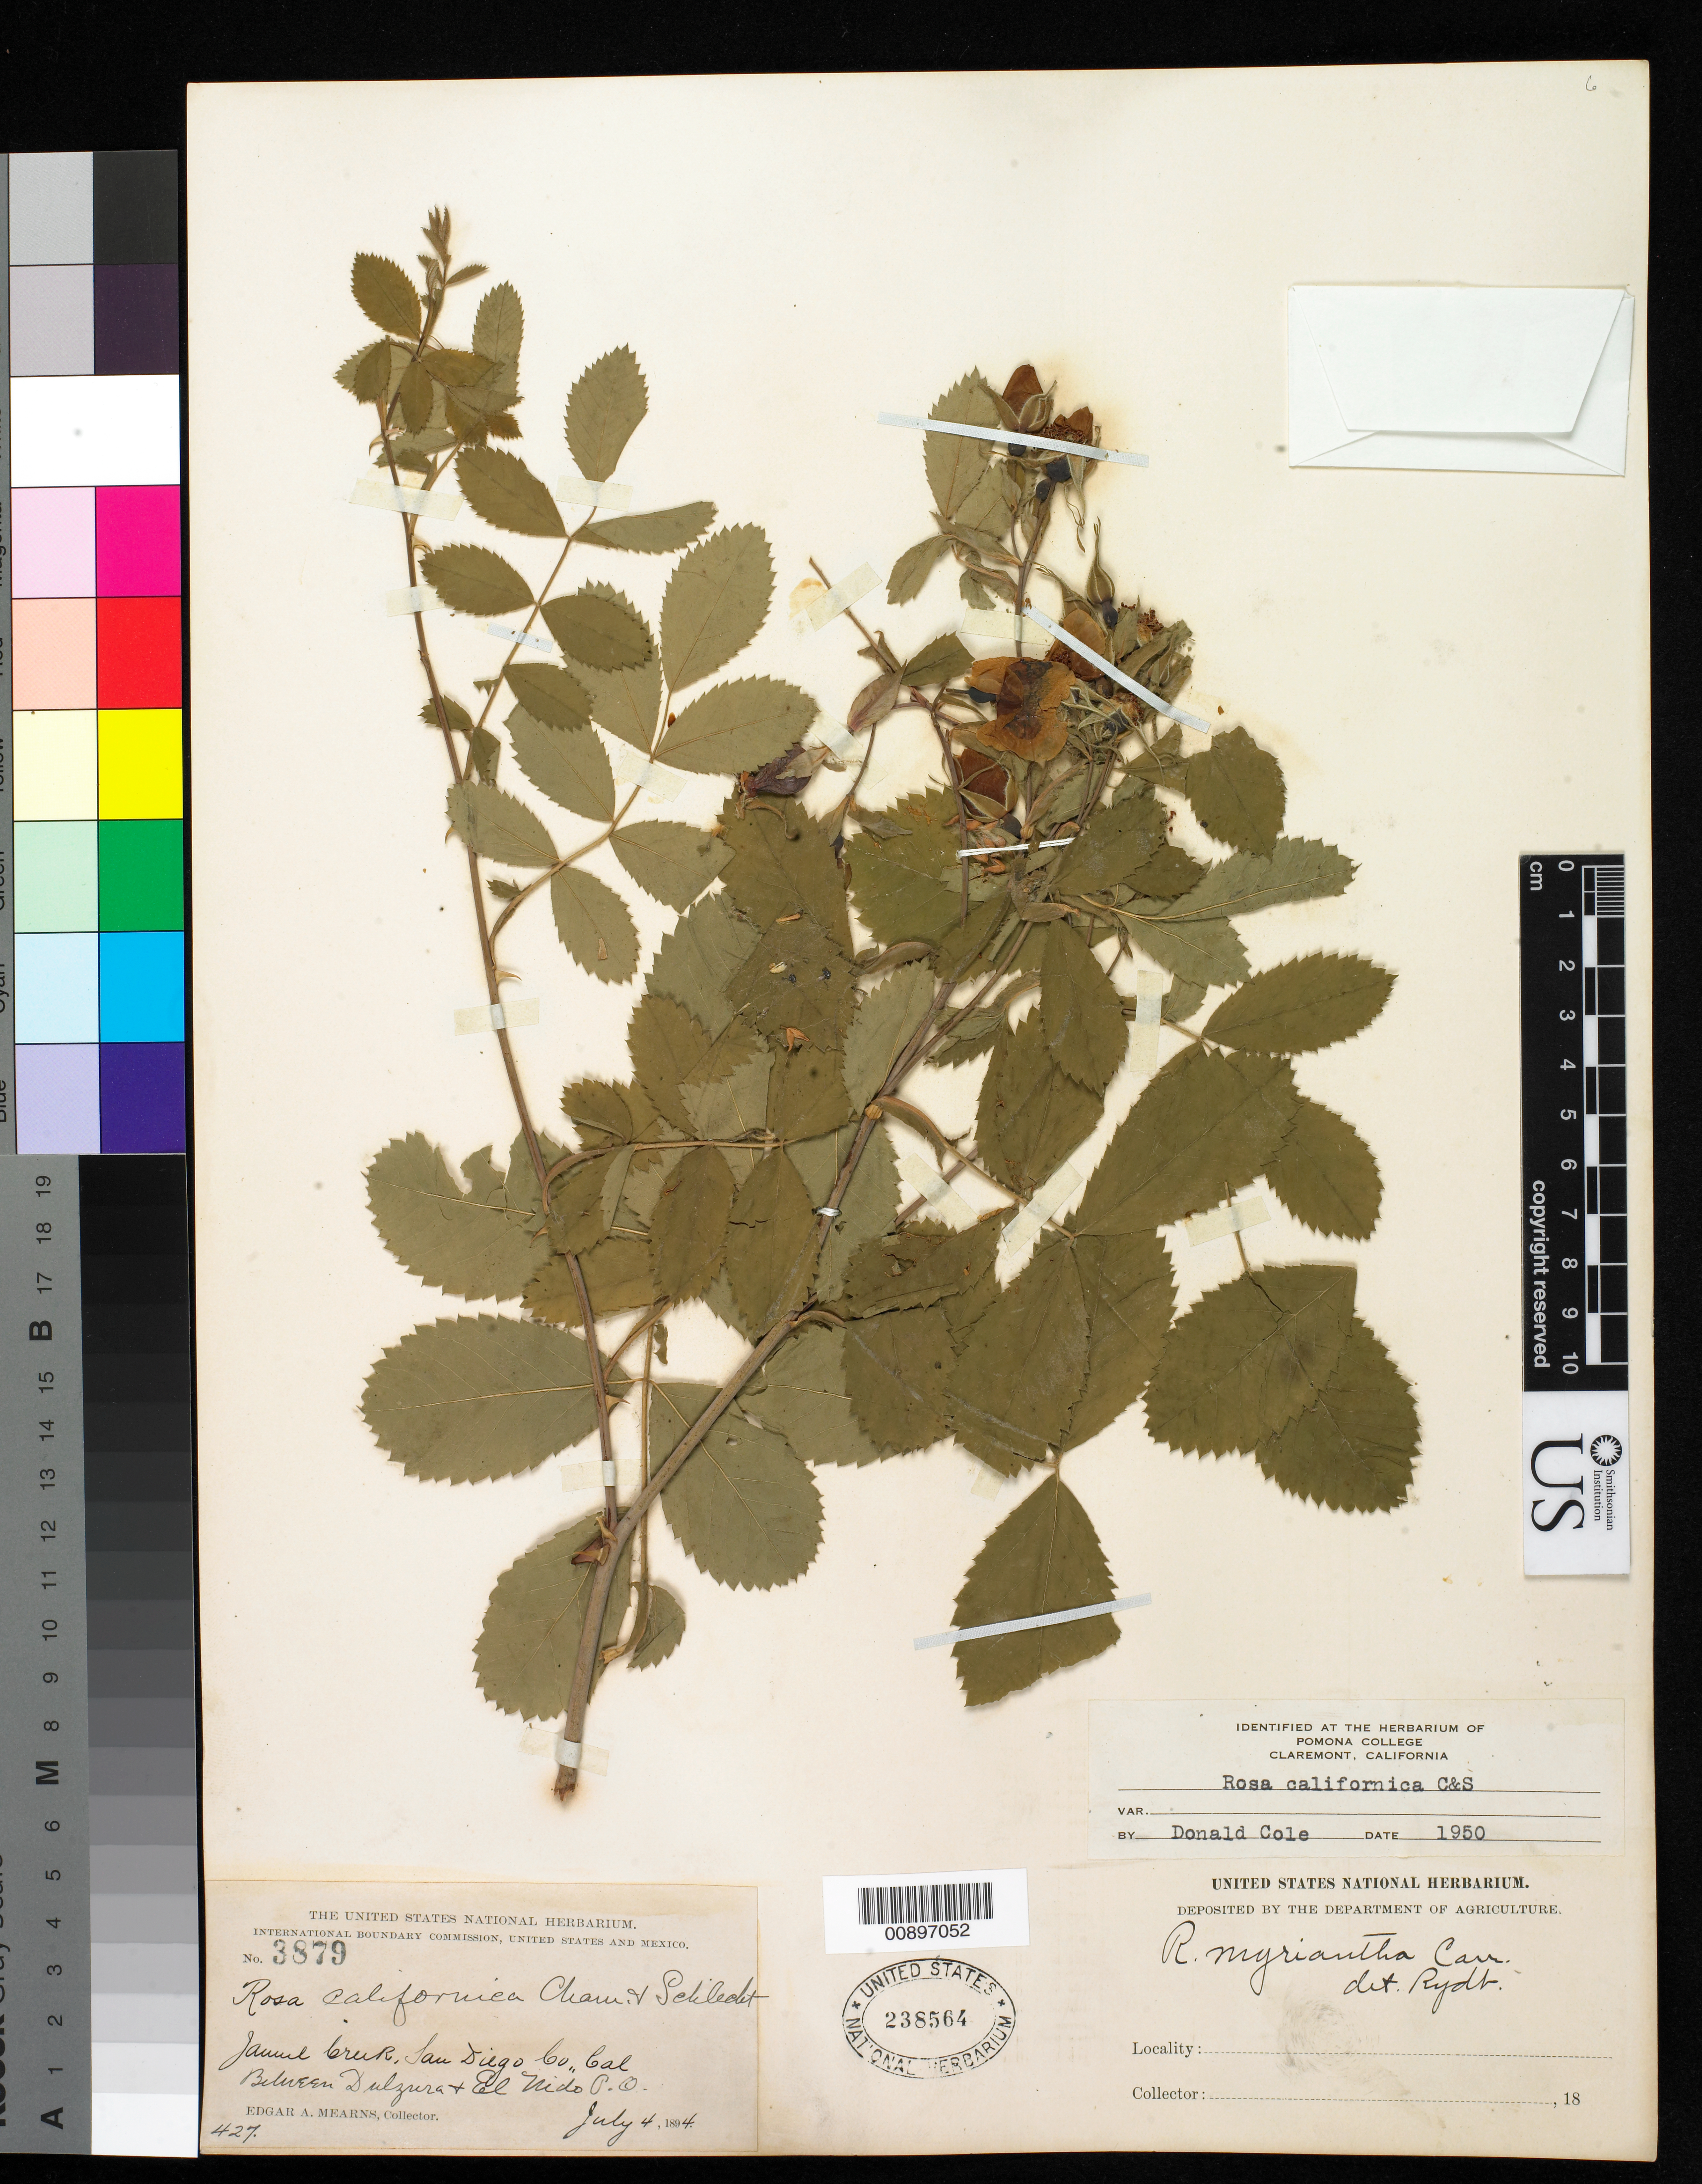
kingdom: Plantae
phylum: Tracheophyta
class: Magnoliopsida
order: Rosales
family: Rosaceae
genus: Rosa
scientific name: Rosa californica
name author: Cham. & Schltdl.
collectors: E. A. Mearns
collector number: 3879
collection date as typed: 04 Jul 1894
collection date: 1894-07-04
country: United States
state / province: California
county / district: San Diego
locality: Jamul Creek, San Diego County, California. Between Dulzura and El Nido P.O.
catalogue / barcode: US 238564